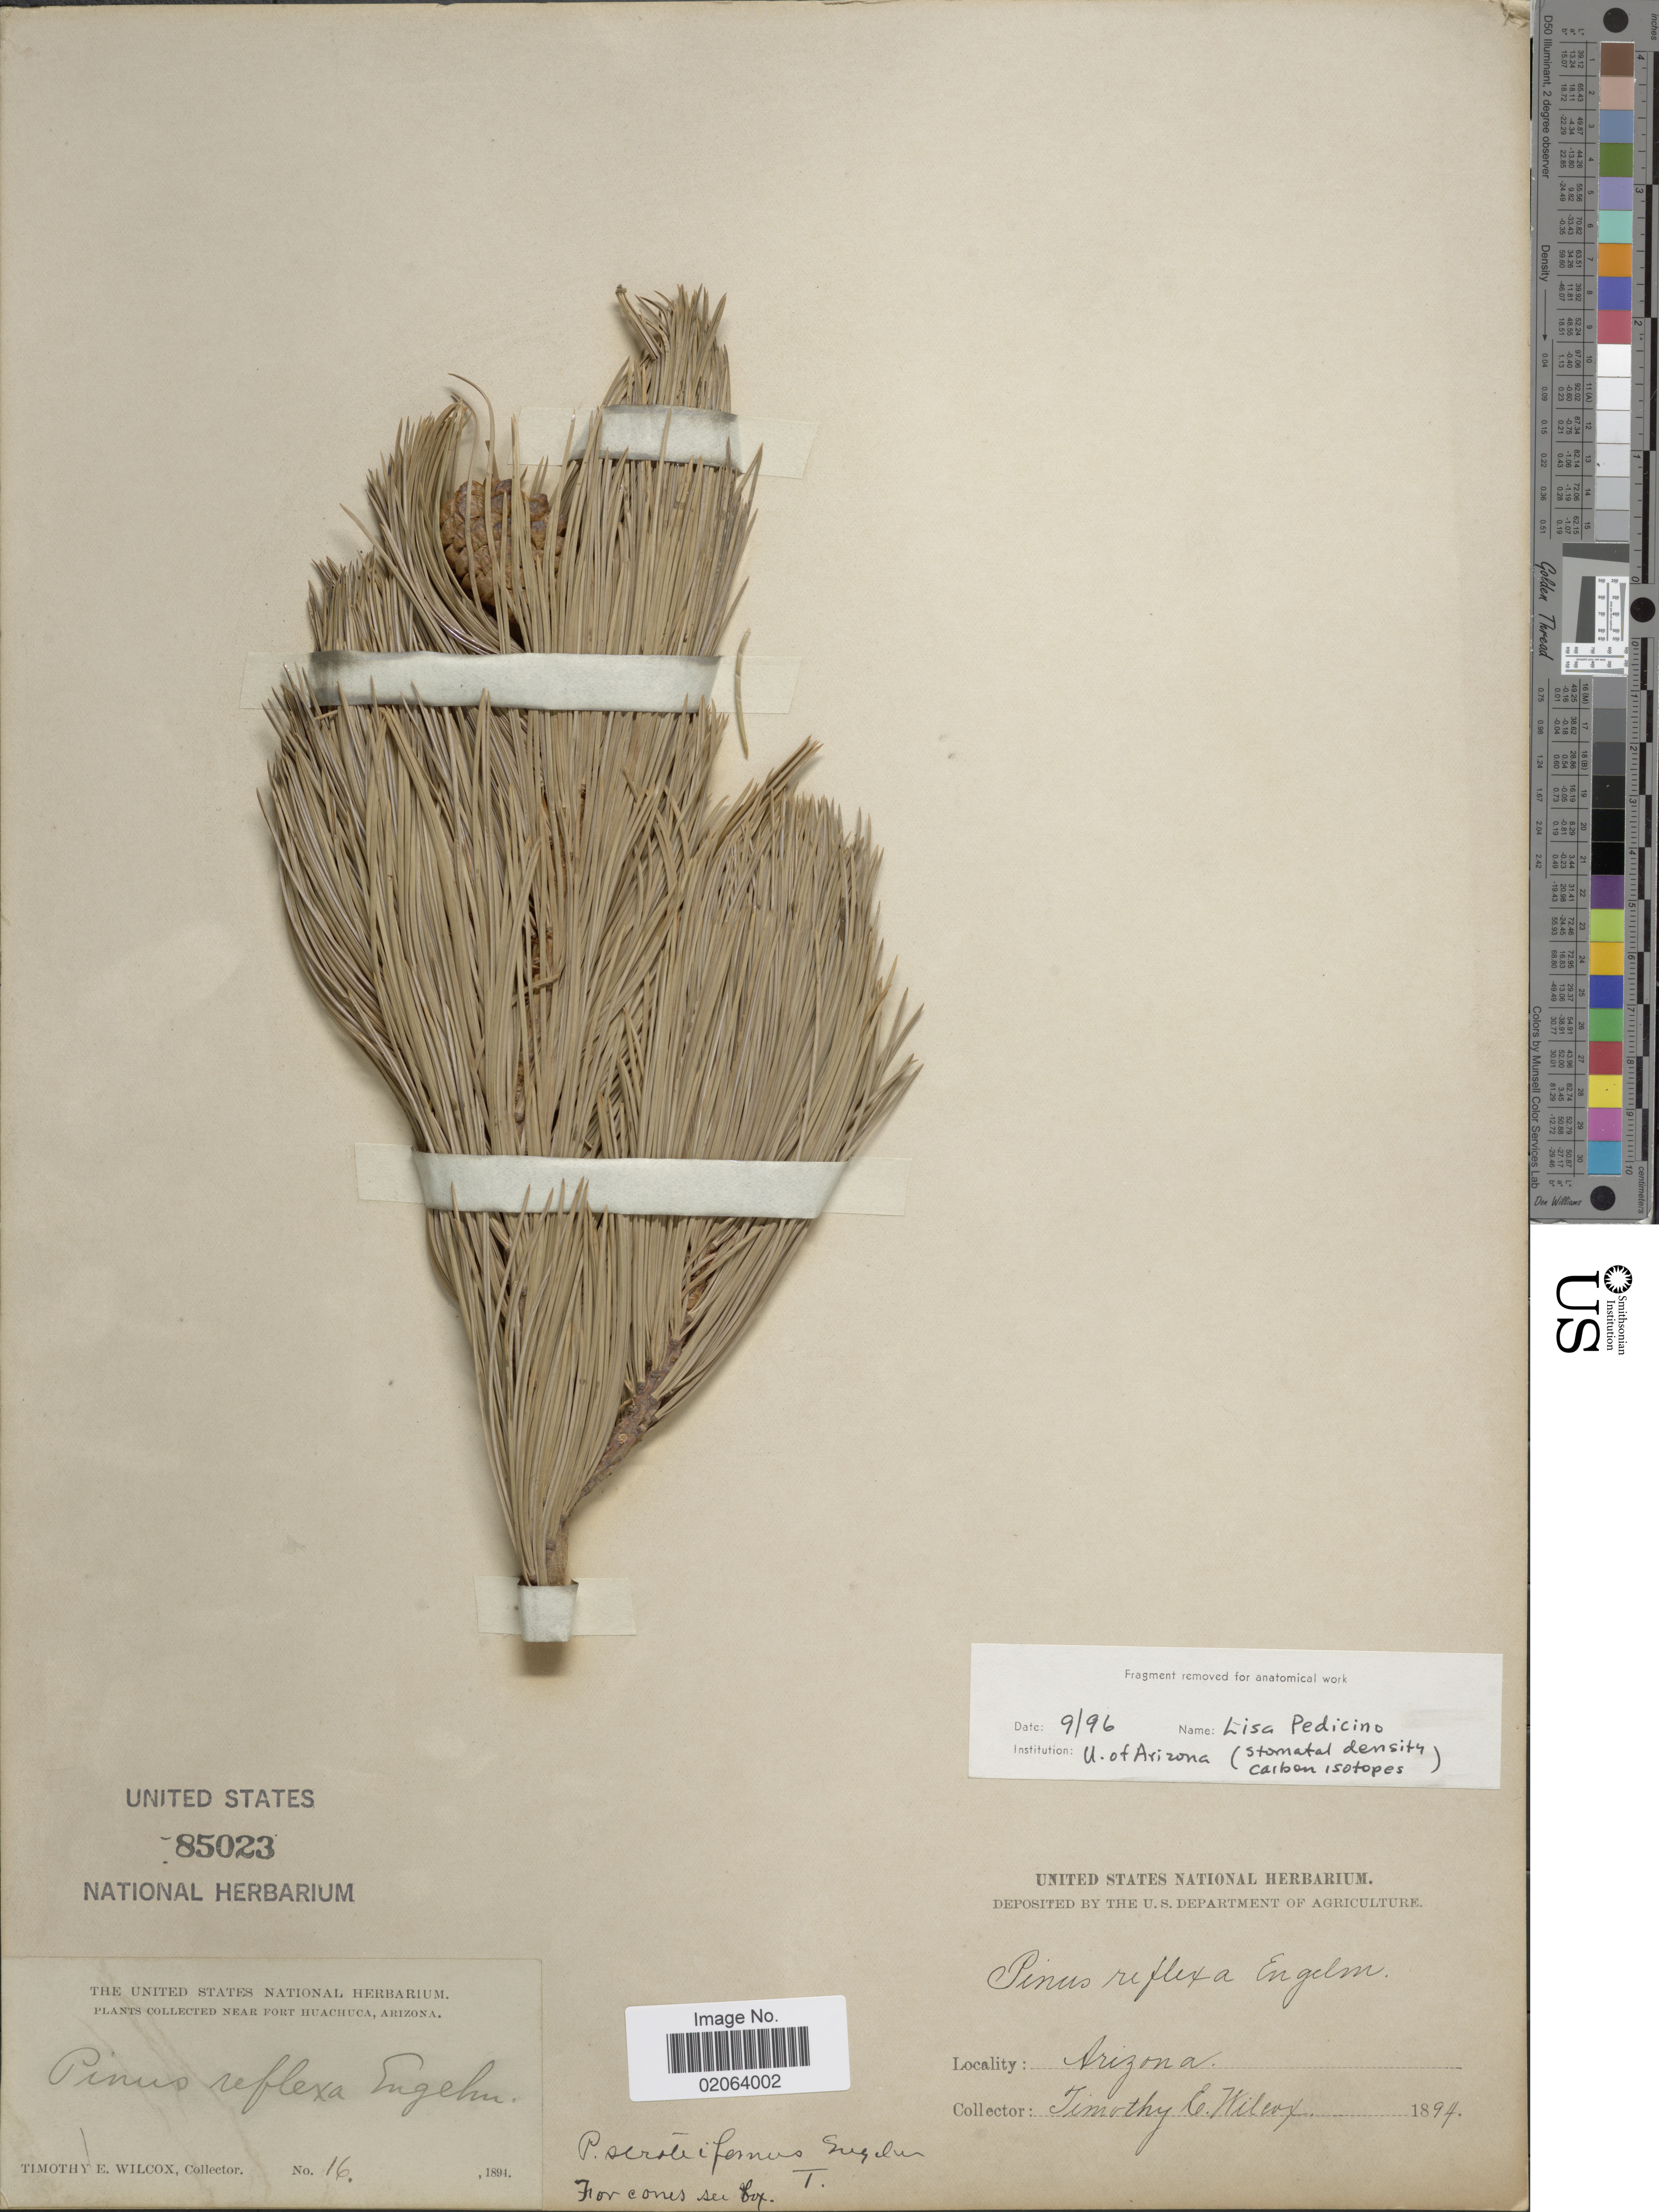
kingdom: Plantae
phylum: Tracheophyta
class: Pinopsida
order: Pinales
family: Pinaceae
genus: Pinus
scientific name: Pinus flexilis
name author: E. James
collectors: T. E. Wilcox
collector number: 16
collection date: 1894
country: United States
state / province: Arizona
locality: Near Fort Huachuca.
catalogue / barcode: US 85023